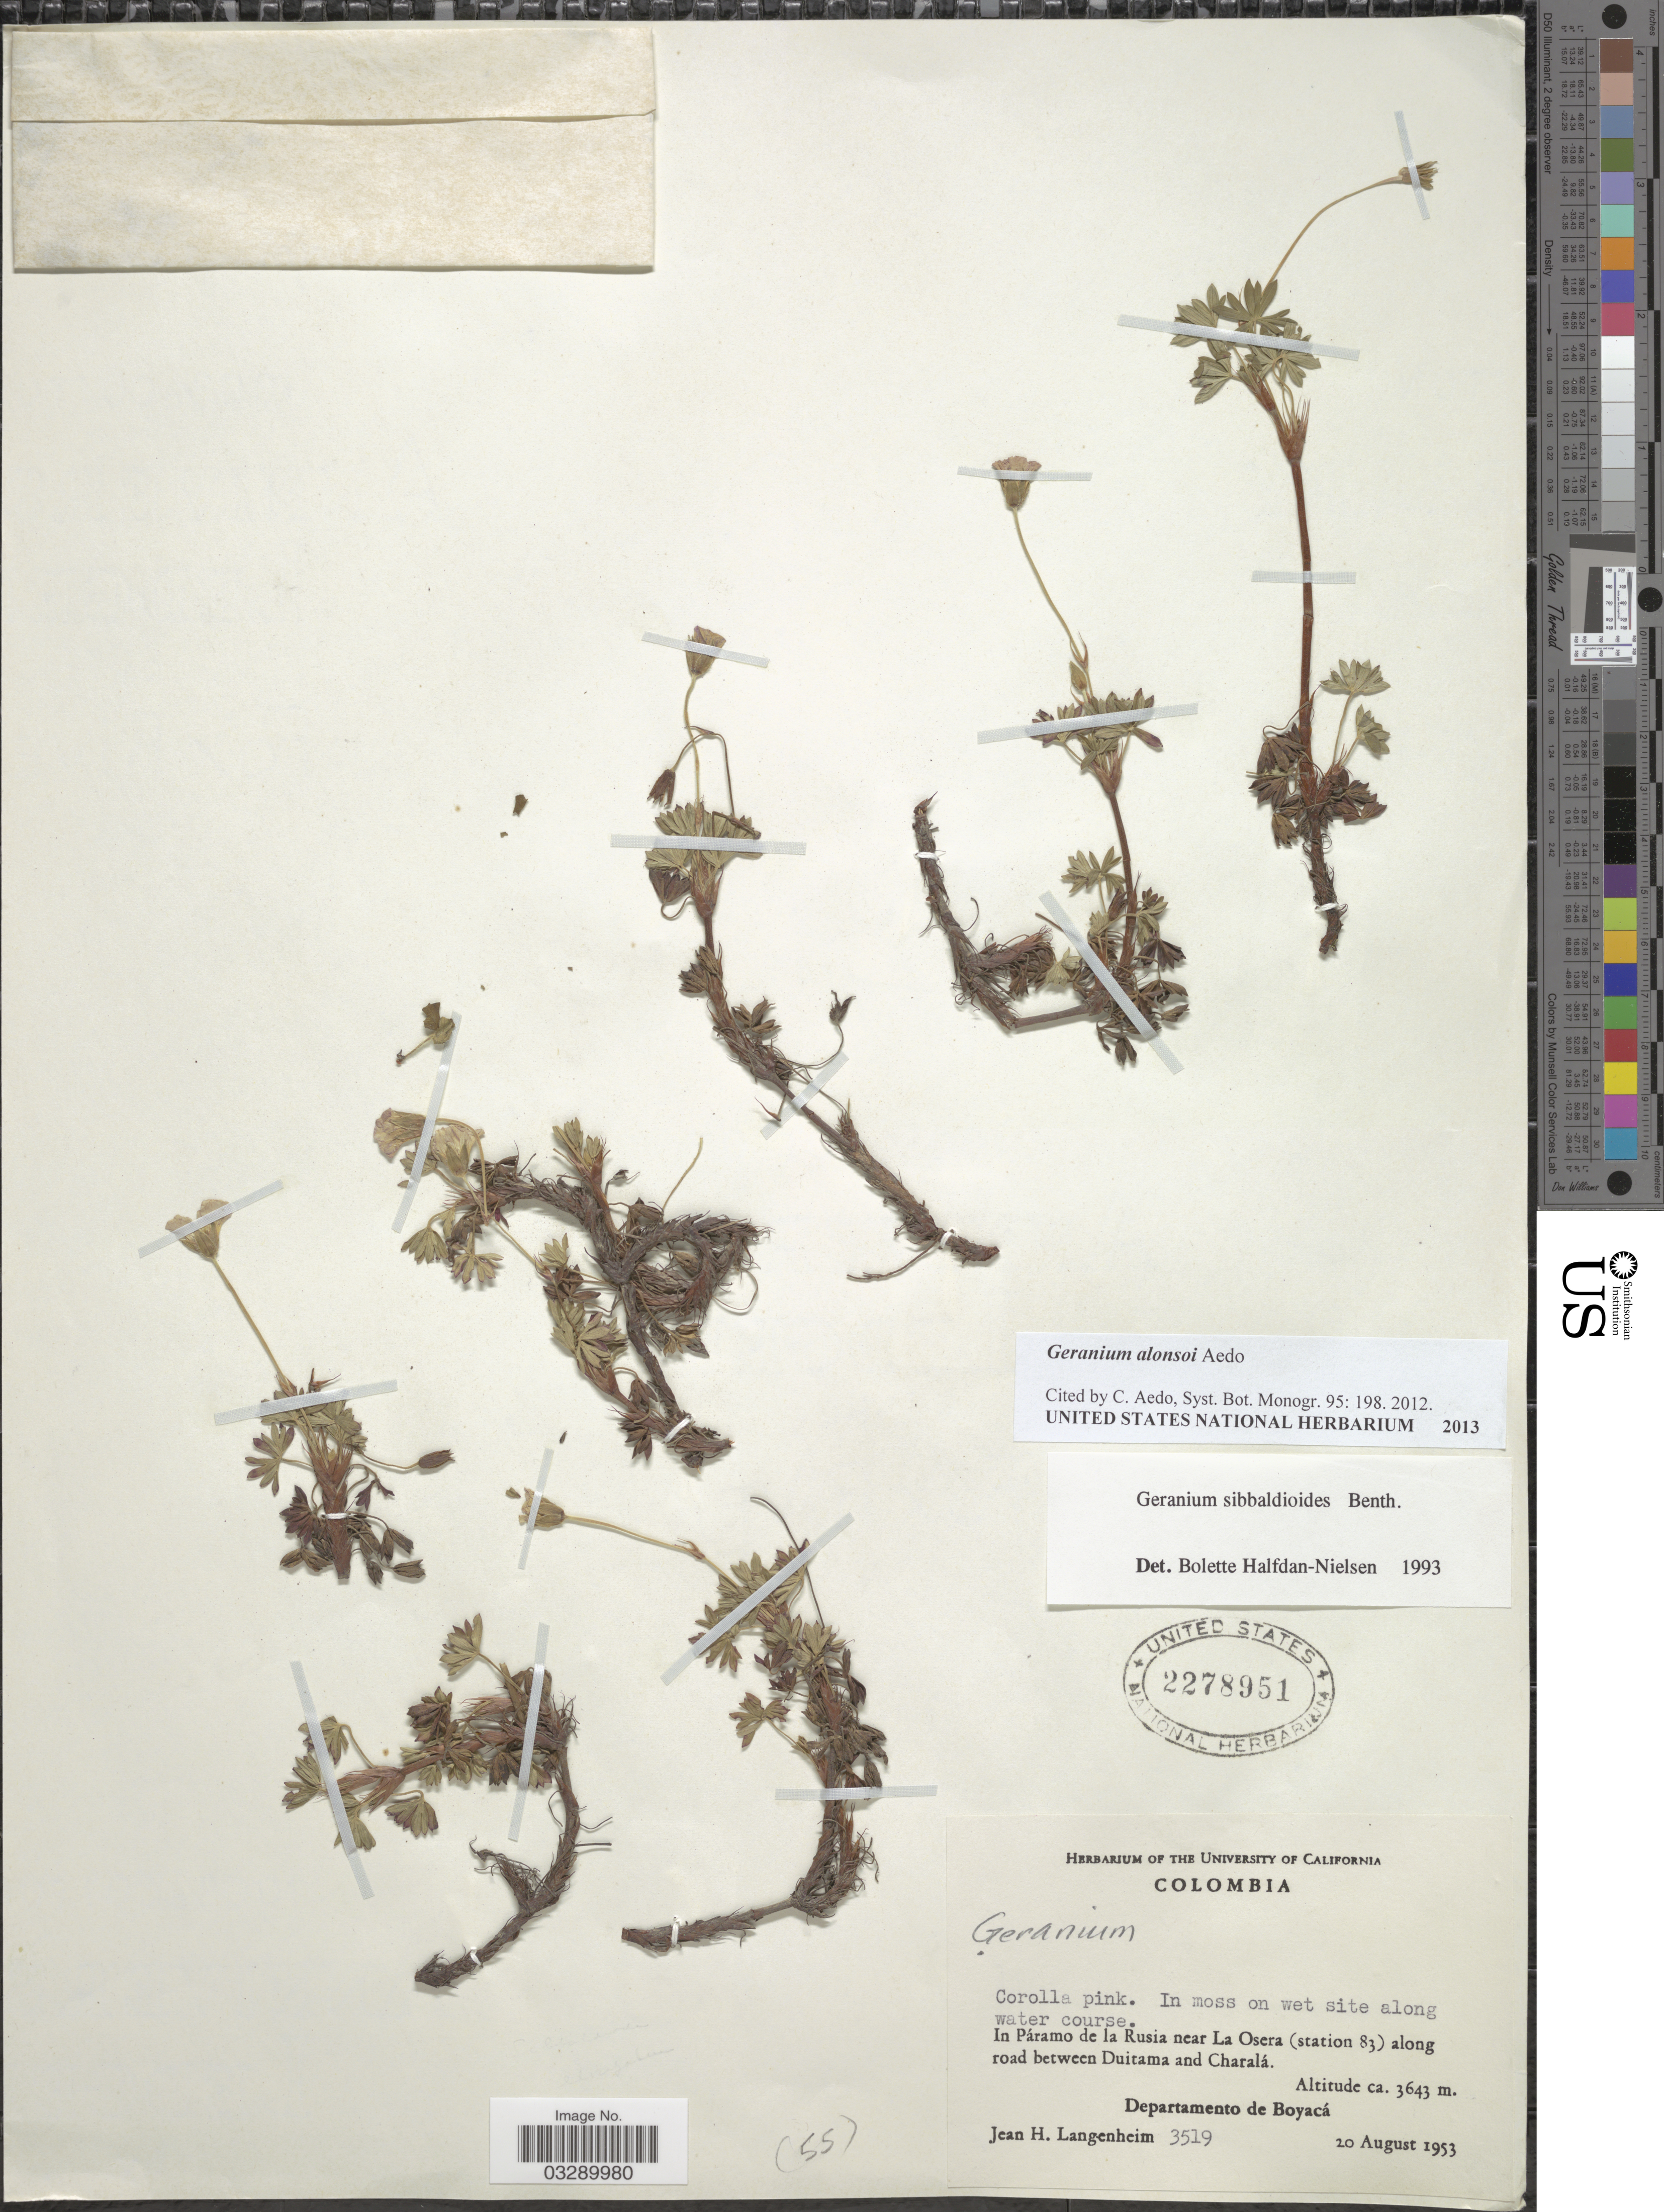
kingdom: Plantae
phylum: Tracheophyta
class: Magnoliopsida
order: Geraniales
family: Geraniaceae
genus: Geranium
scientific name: Geranium alonsoi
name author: Aedo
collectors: J. H. Langenheim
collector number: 3519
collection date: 1953-08-20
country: Colombia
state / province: Boyacá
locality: In Páramo de la Rusia near La Osera (station 83) along road between Duitama and Charalá. Departamento de Boyacá.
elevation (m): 3643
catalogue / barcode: US 2278951